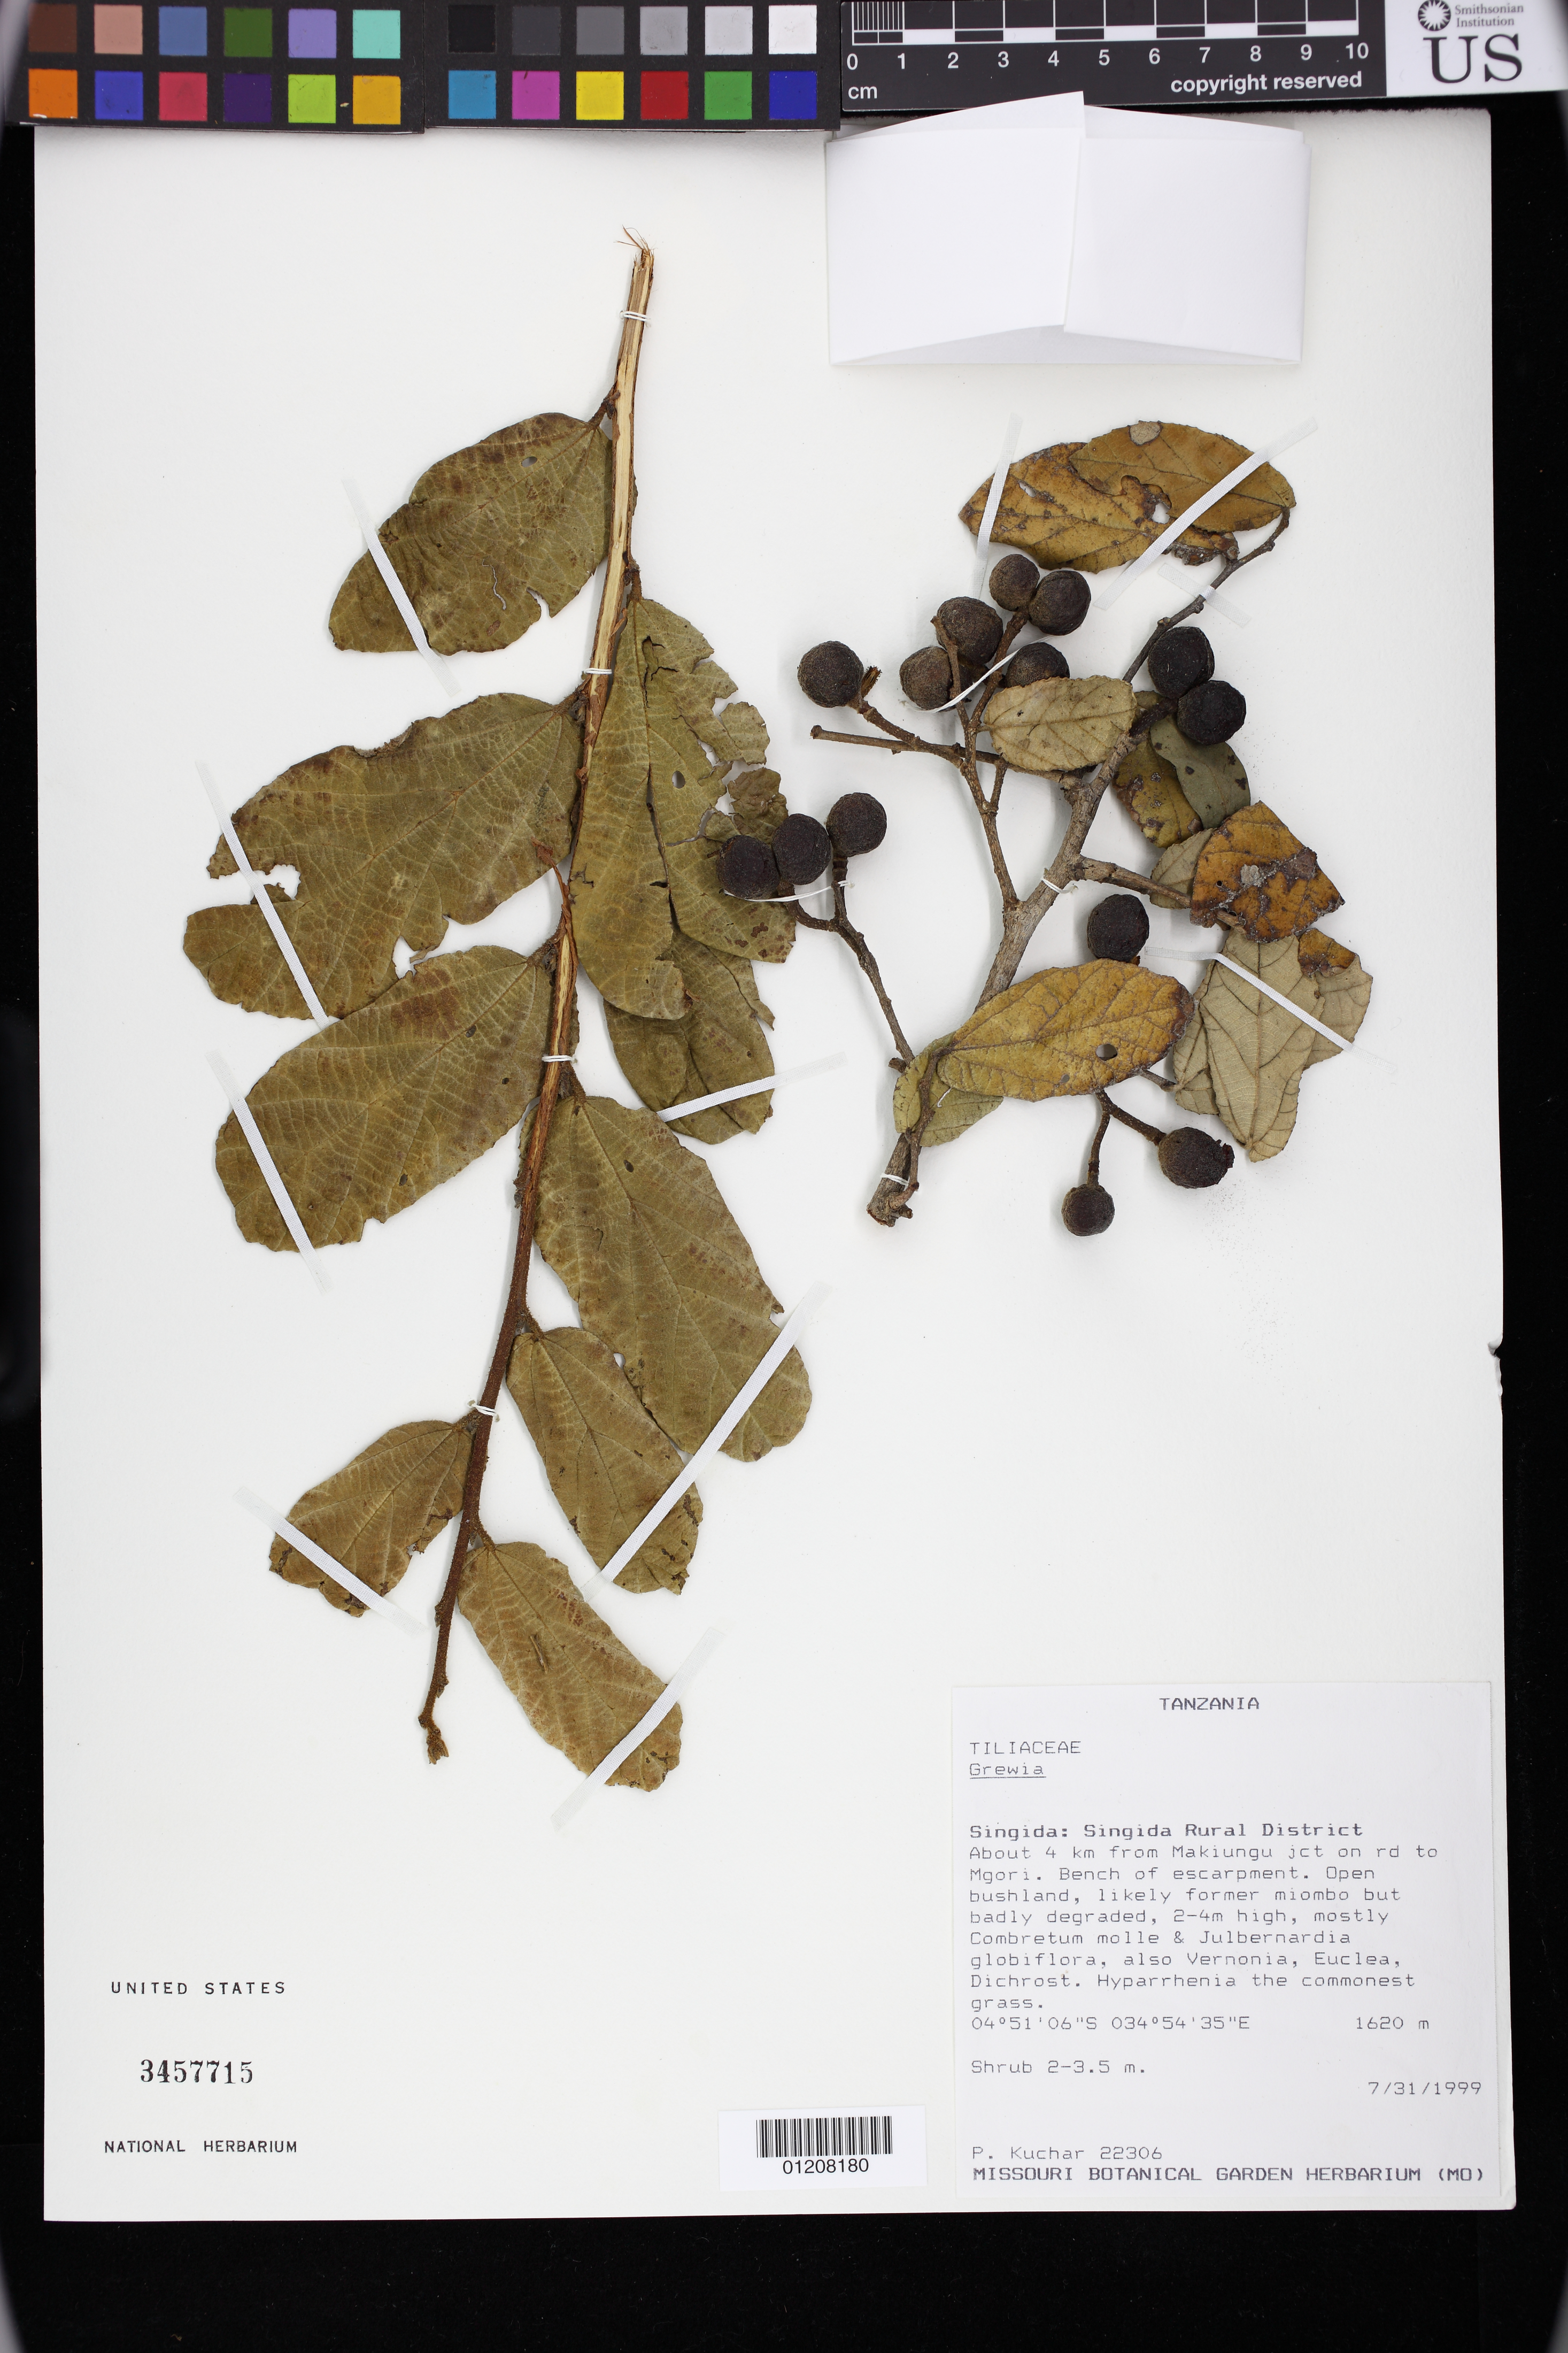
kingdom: Plantae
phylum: Tracheophyta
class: Magnoliopsida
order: Malvales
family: Malvaceae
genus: Grewia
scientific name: Grewia sp.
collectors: P. Kuchar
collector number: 22306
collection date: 1999-07-31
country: Tanzania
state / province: Singida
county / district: Singida Rural District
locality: About 4 km from Makiungu jct on rd to Mgori. Bench of escarpment. Open bushland, likely former miombo but badly degraded, 2-4 m high, mostly Combretum molle & Julbernardia globiflora, also Vernonia, Euclea, Dichrost. Hyparrhenia the commonest grass.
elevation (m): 1620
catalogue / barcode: US 3457715